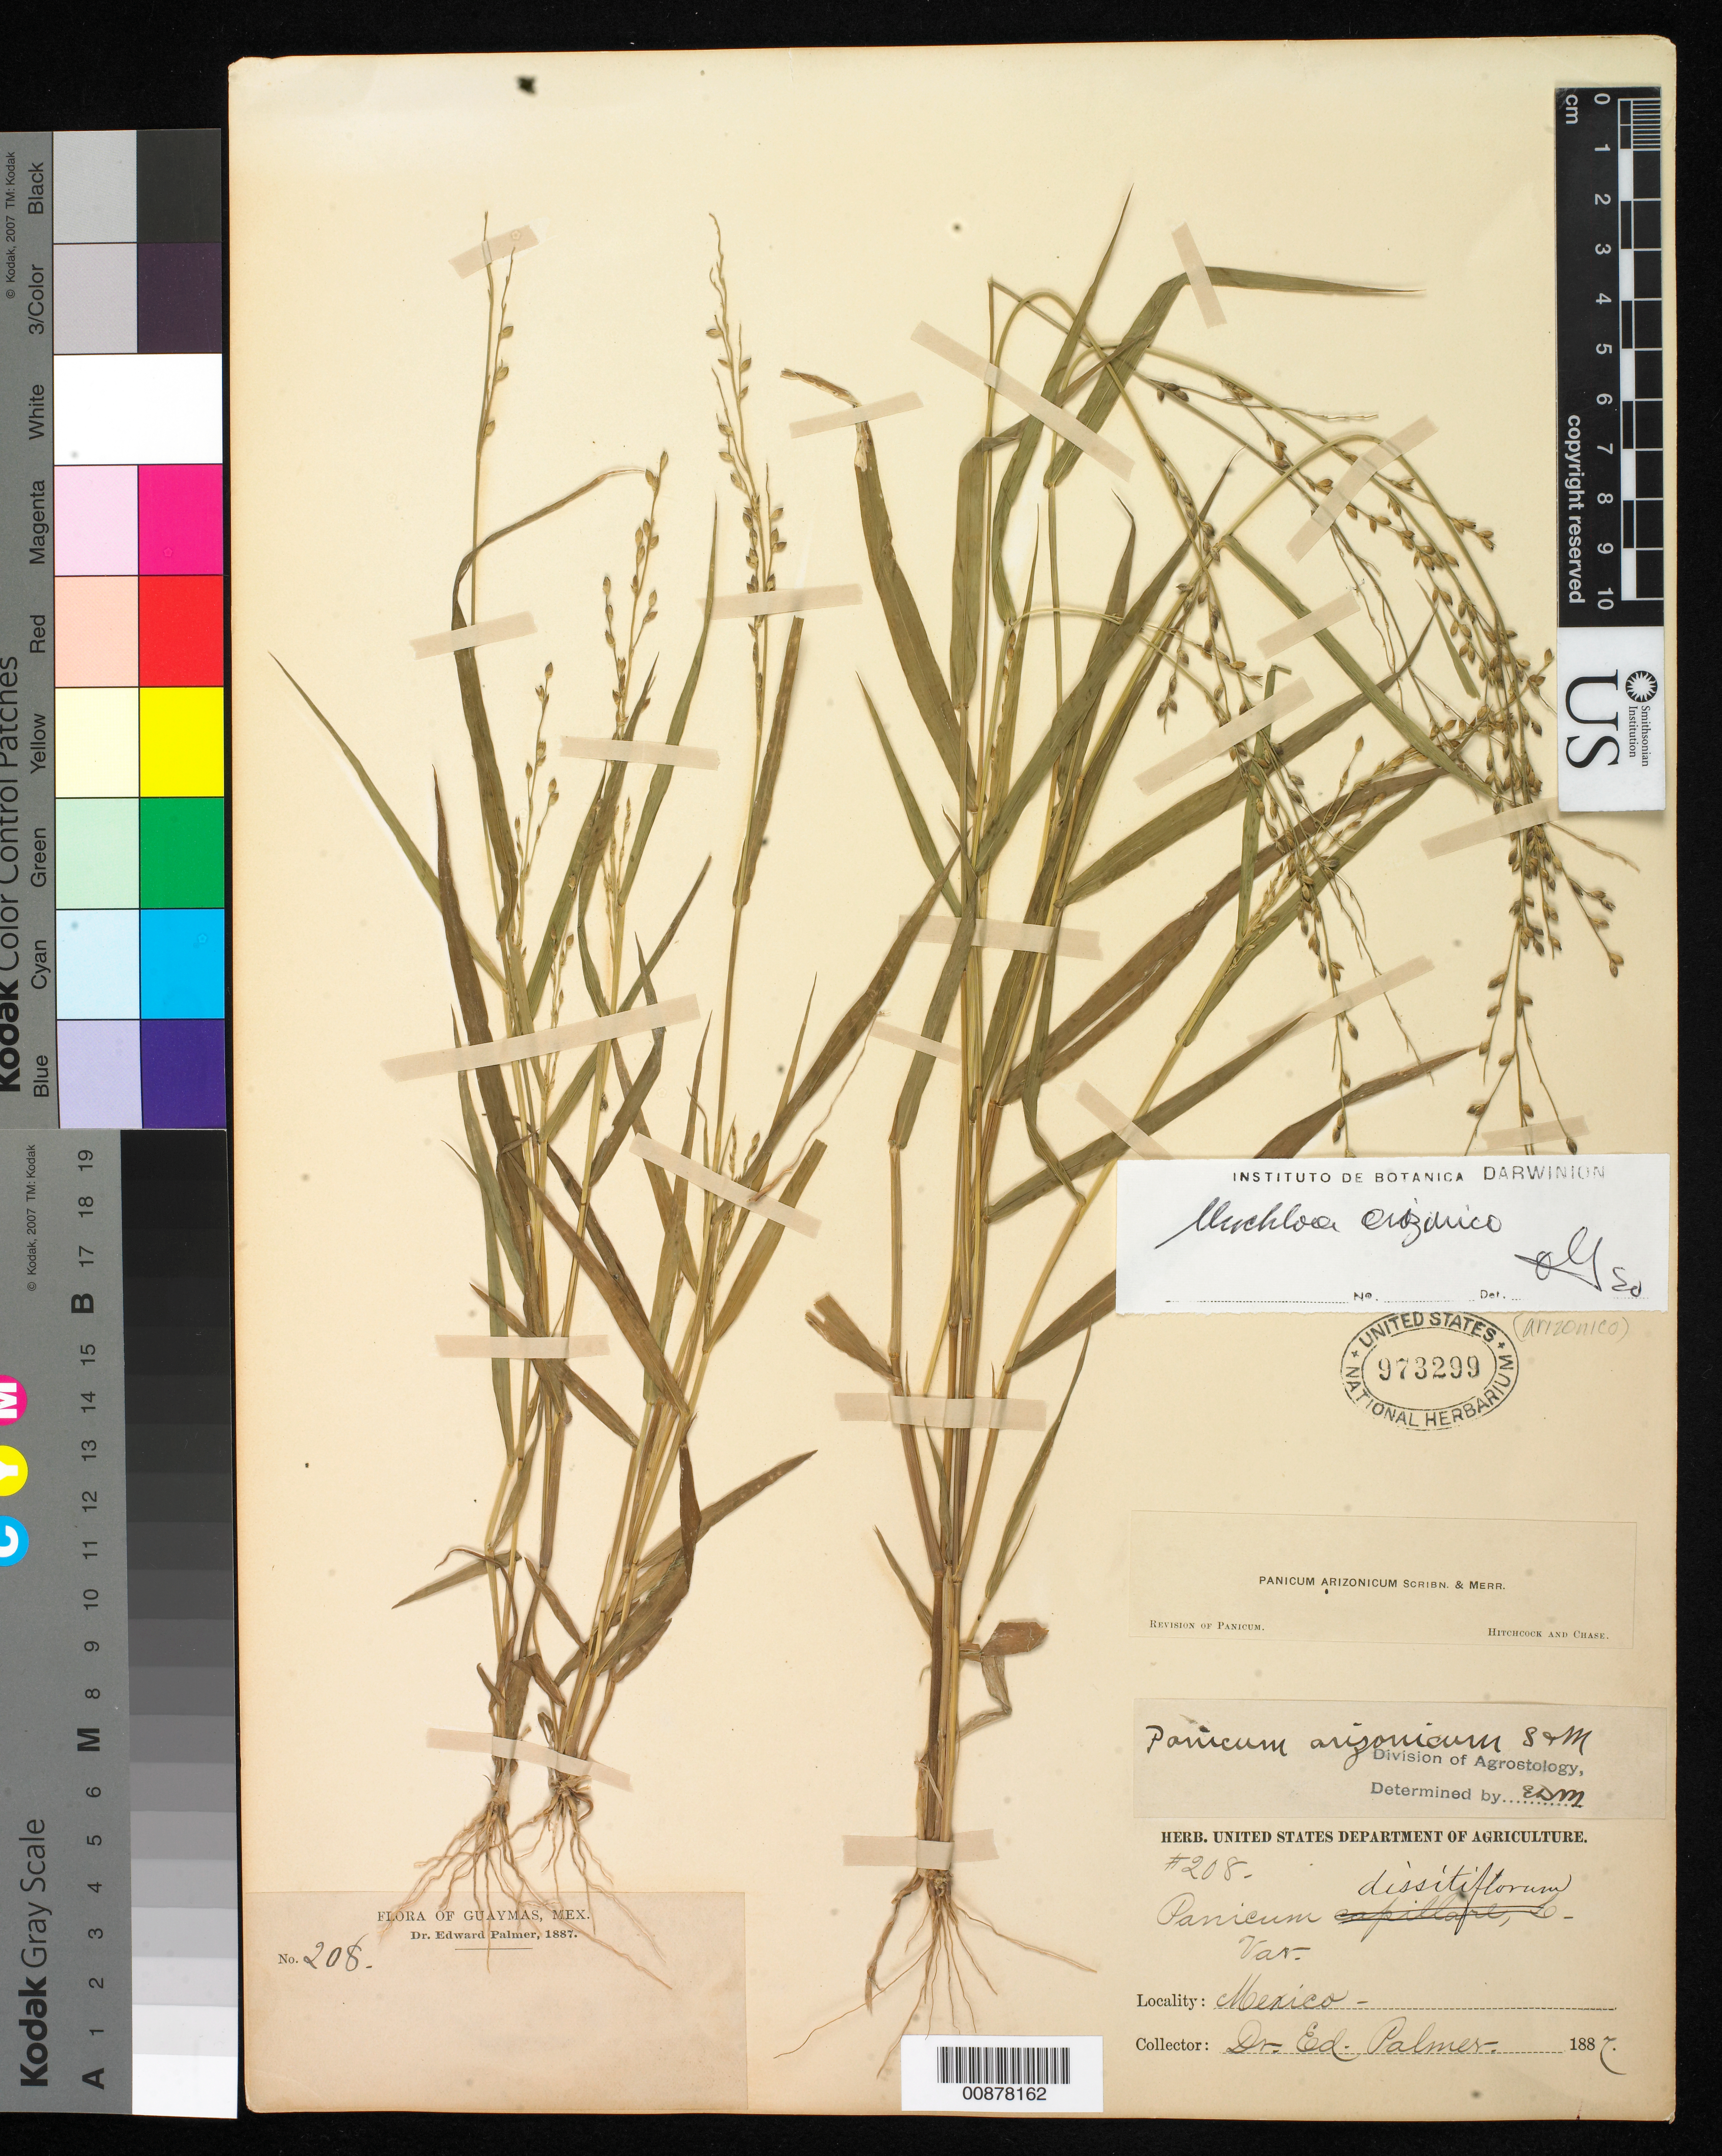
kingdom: Plantae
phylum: Tracheophyta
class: Liliopsida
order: Poales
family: Poaceae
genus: Urochloa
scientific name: Urochloa arizonica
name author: (Scribn. & Merr.) Morrone & Zuloaga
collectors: E. Palmer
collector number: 208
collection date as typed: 1887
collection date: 1887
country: Mexico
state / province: Sonora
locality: Guaymas, Sonora.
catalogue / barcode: US 973299